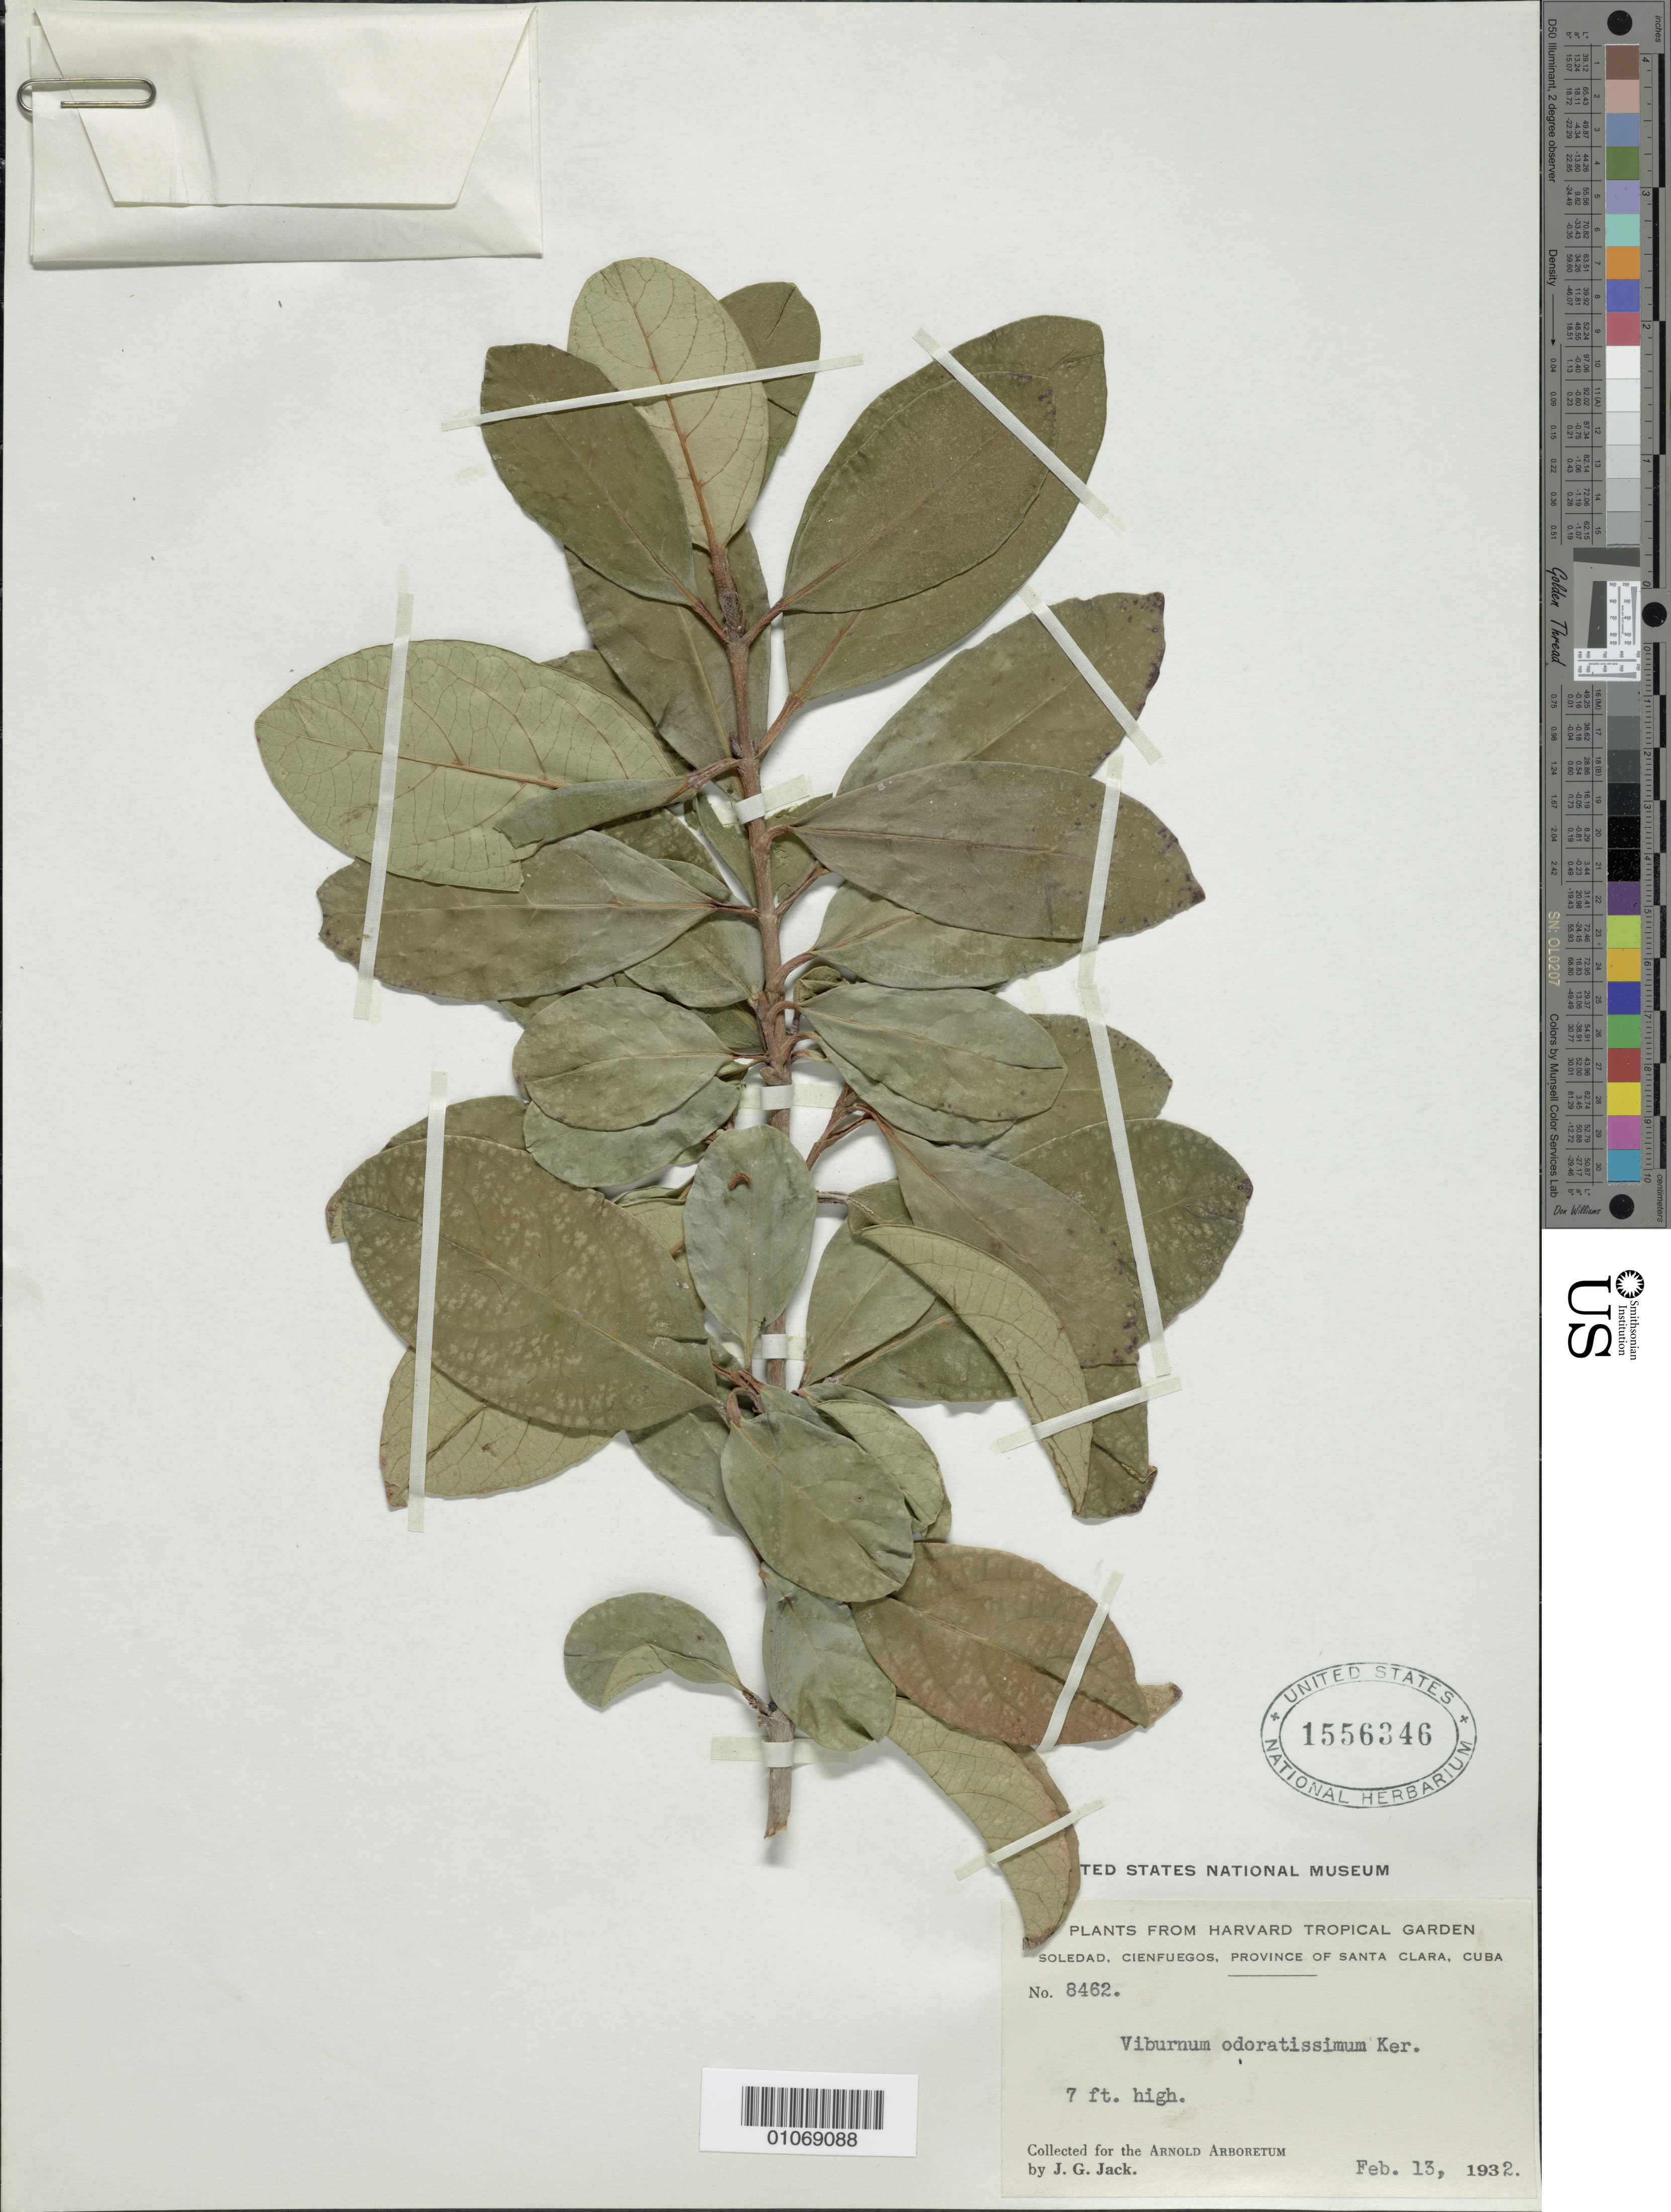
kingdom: Plantae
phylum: Tracheophyta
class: Magnoliopsida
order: Dipsacales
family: Viburnaceae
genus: Viburnum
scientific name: Viburnum odoratissimum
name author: Ker Gawl.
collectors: J. G. Jack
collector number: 8462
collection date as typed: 13 Feb 1932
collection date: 1932-02-13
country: Cuba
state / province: Cienfuegos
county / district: Santa Clara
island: Cuba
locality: Soledad, Cienfuegos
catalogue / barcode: US 1556346